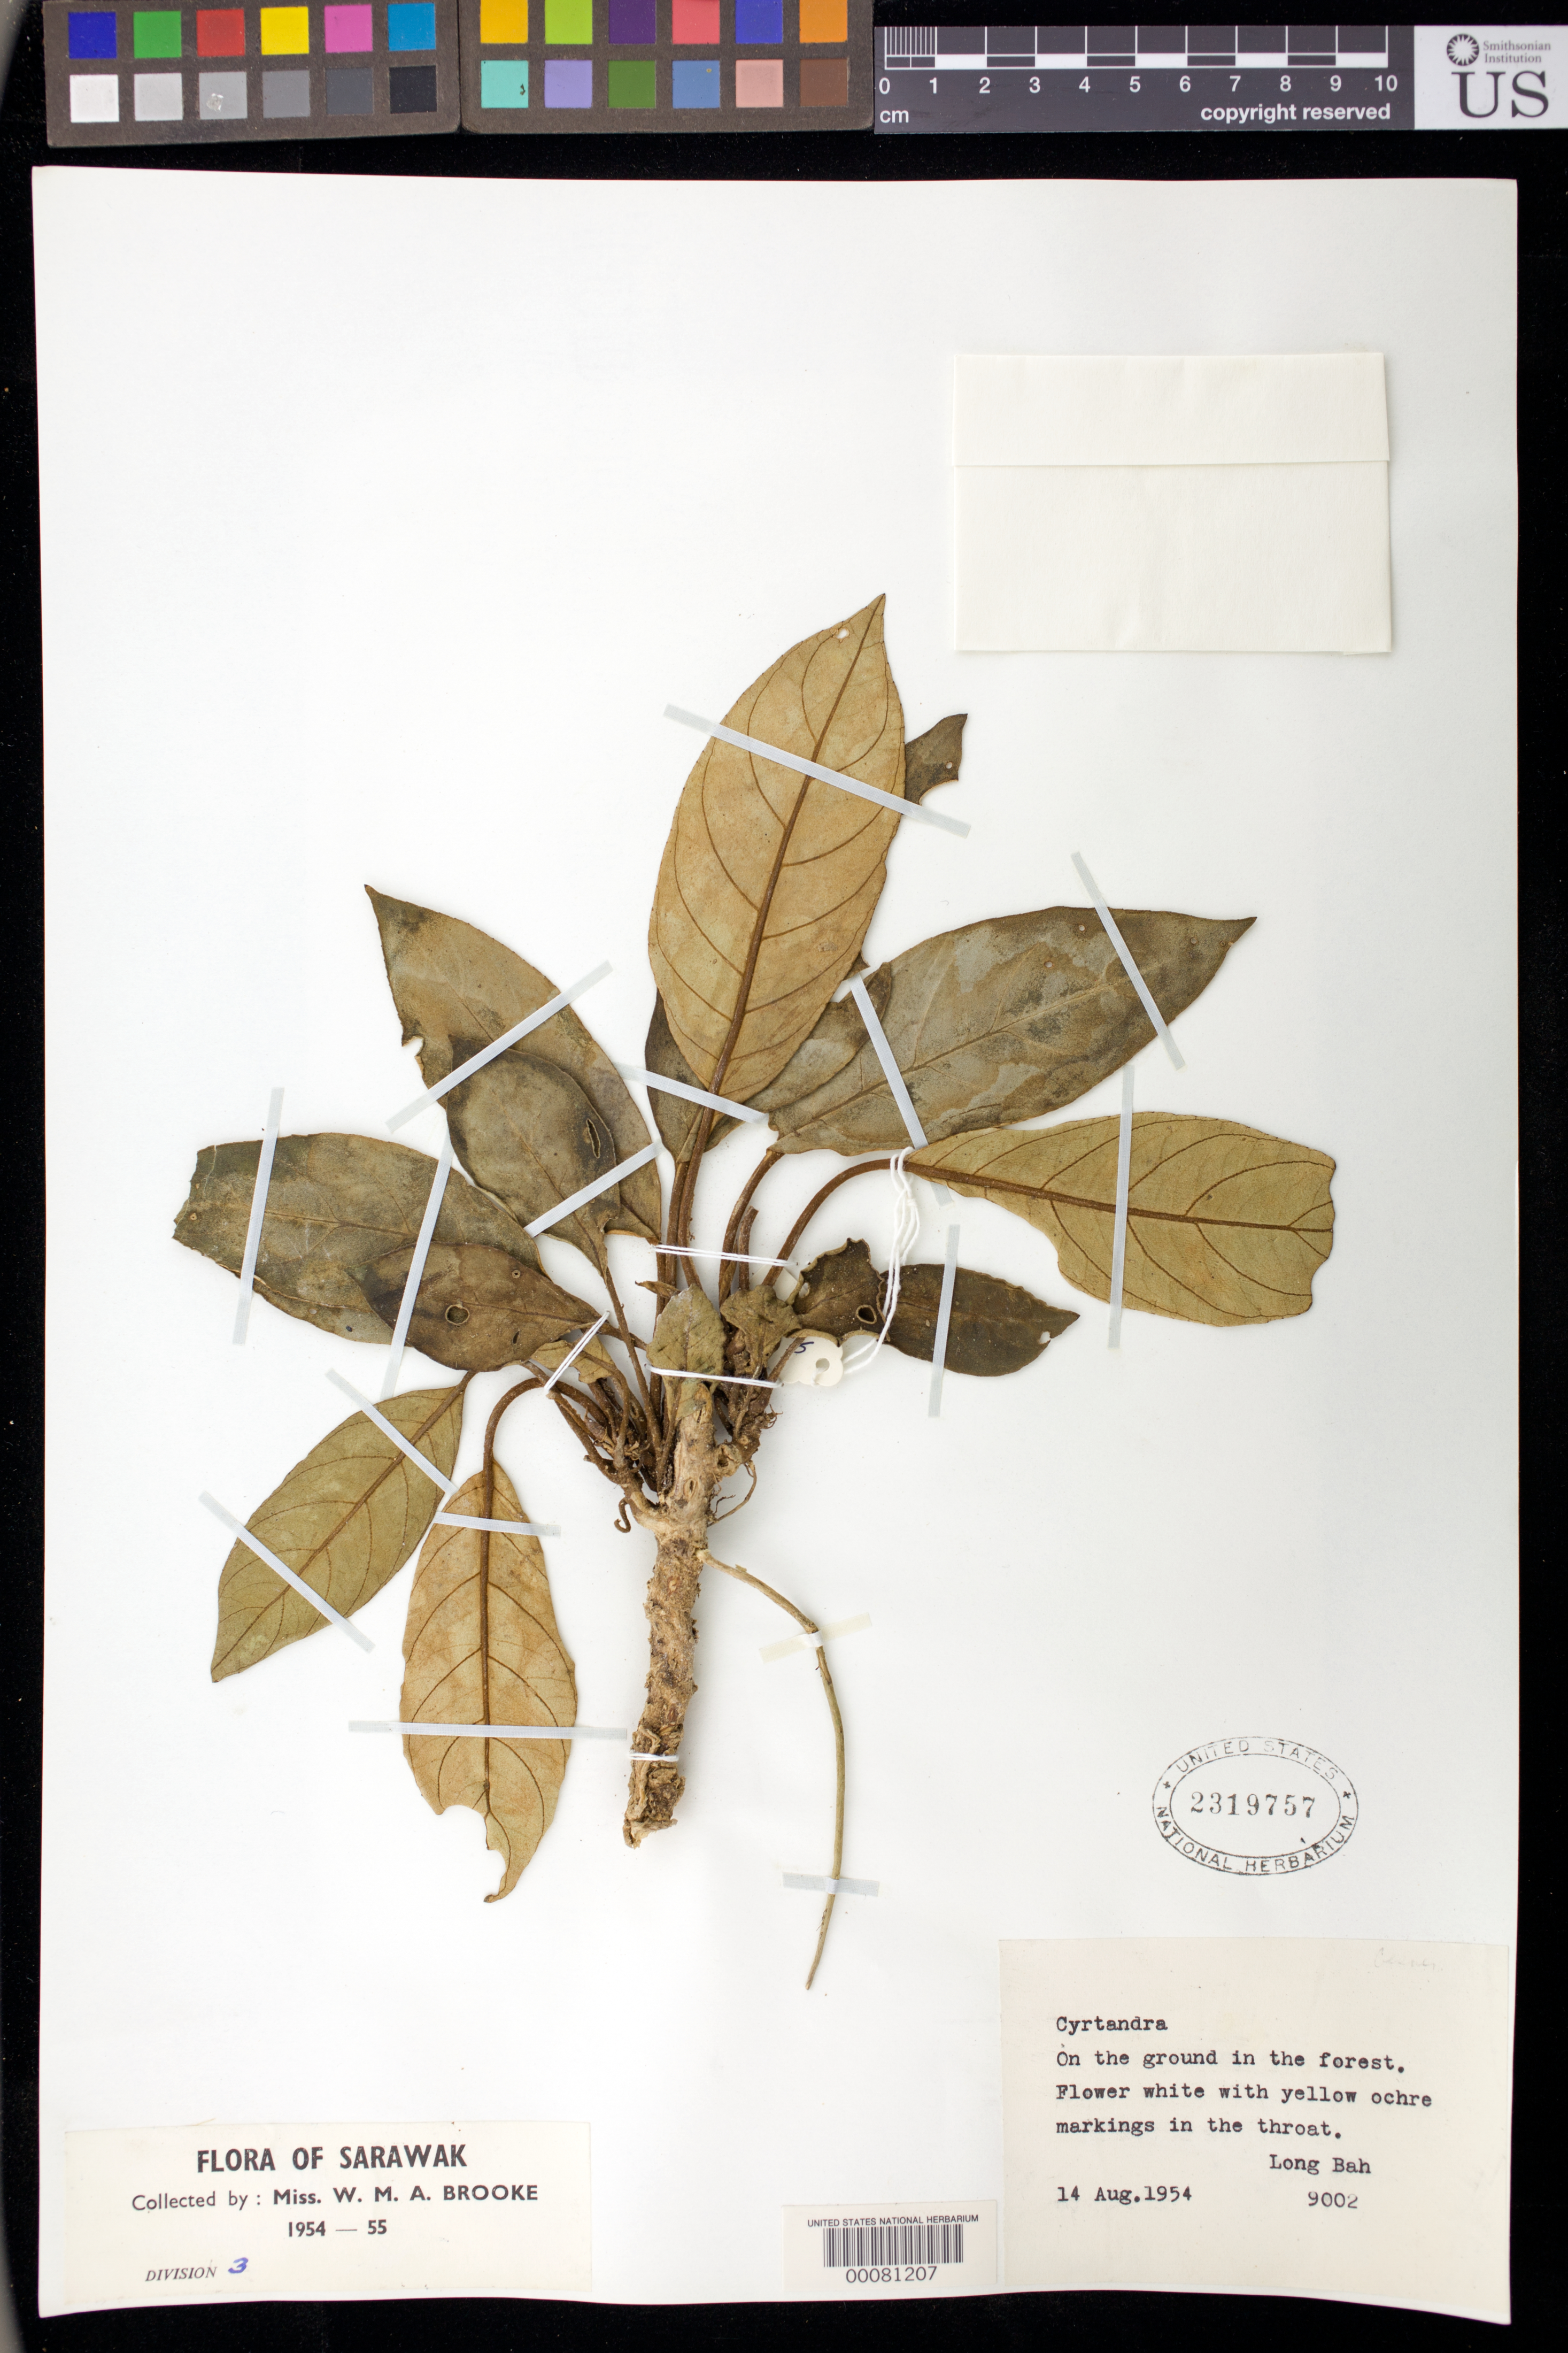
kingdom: Plantae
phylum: Tracheophyta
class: Magnoliopsida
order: Lamiales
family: Gesneriaceae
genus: Cyrtandra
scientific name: Cyrtandra sp.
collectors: W. Brooke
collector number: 9002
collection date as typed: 14 Aug 1954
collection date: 1954-08-14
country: Malaysia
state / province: Sarawak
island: Borneo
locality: Long bah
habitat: On the ground in the forest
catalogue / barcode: US 2319757